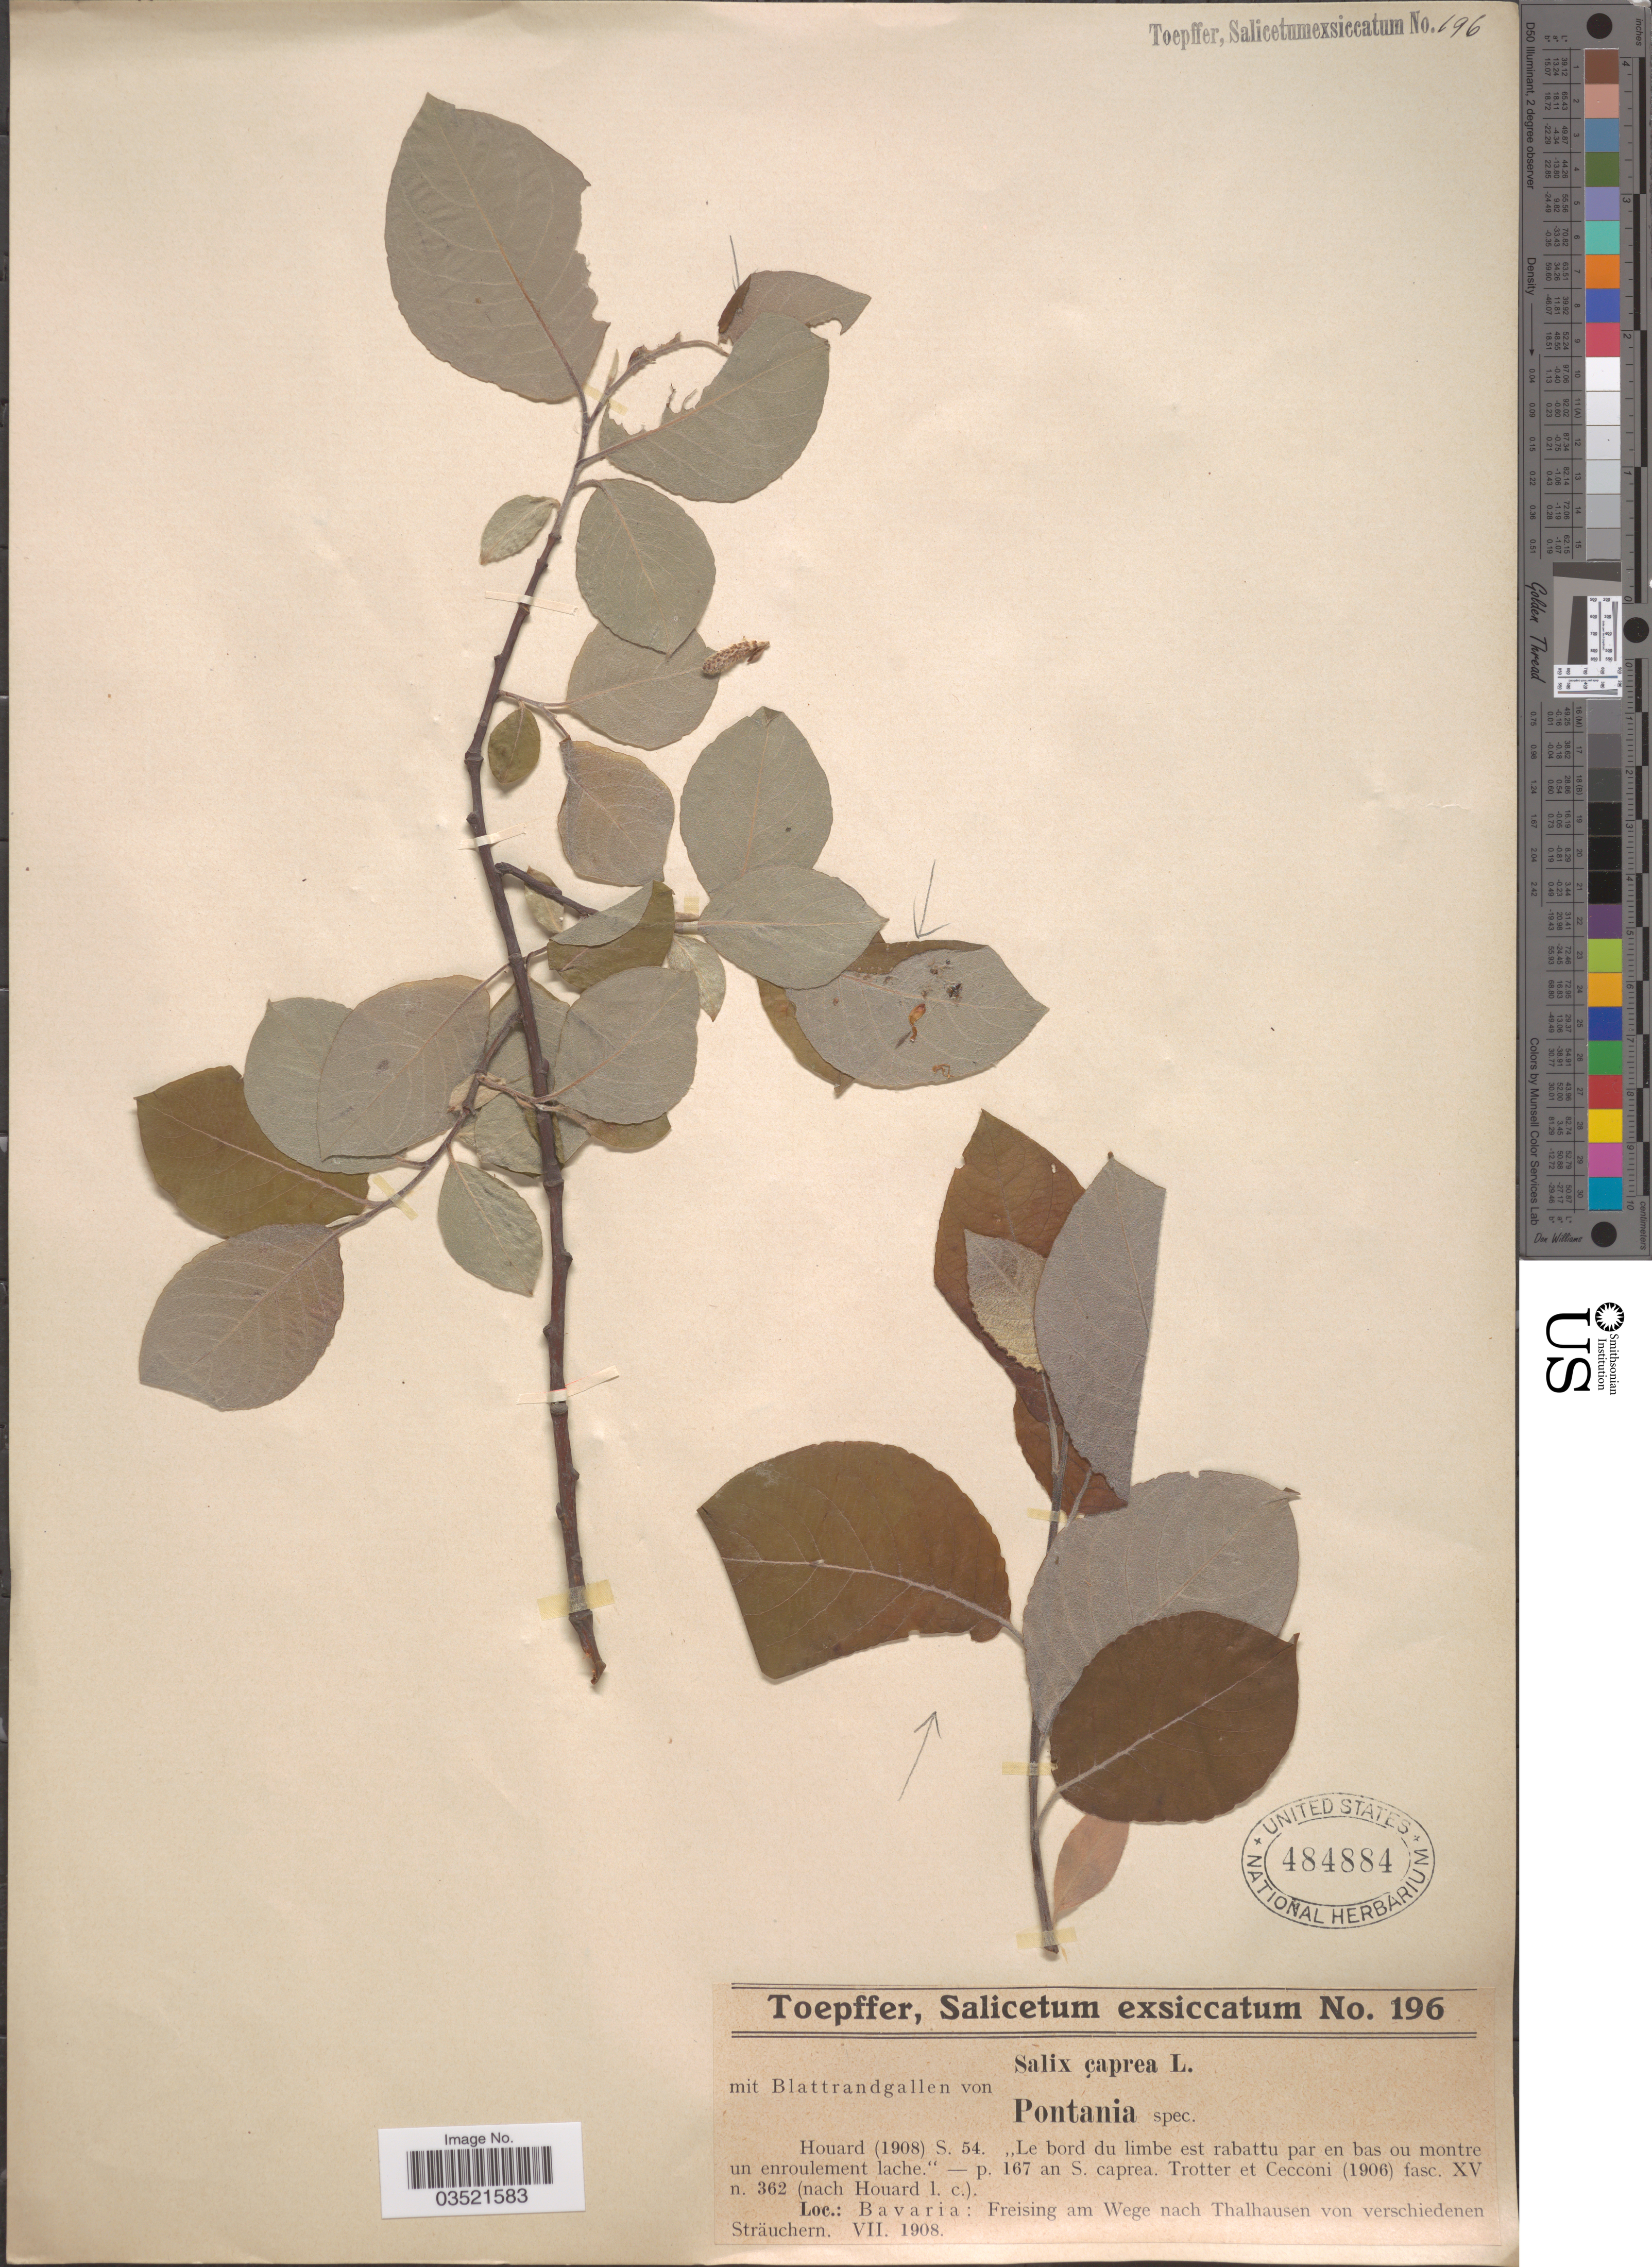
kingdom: Plantae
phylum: Tracheophyta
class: Magnoliopsida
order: Malpighiales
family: Salicaceae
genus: Salix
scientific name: Salix caprea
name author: L.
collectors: A. Toepffer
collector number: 196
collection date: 1908-07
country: Germany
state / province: Bayern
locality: Bavaria: Freising am Wege nach Thalhausen von verschiedenen Sträuchern.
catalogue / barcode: US 484884